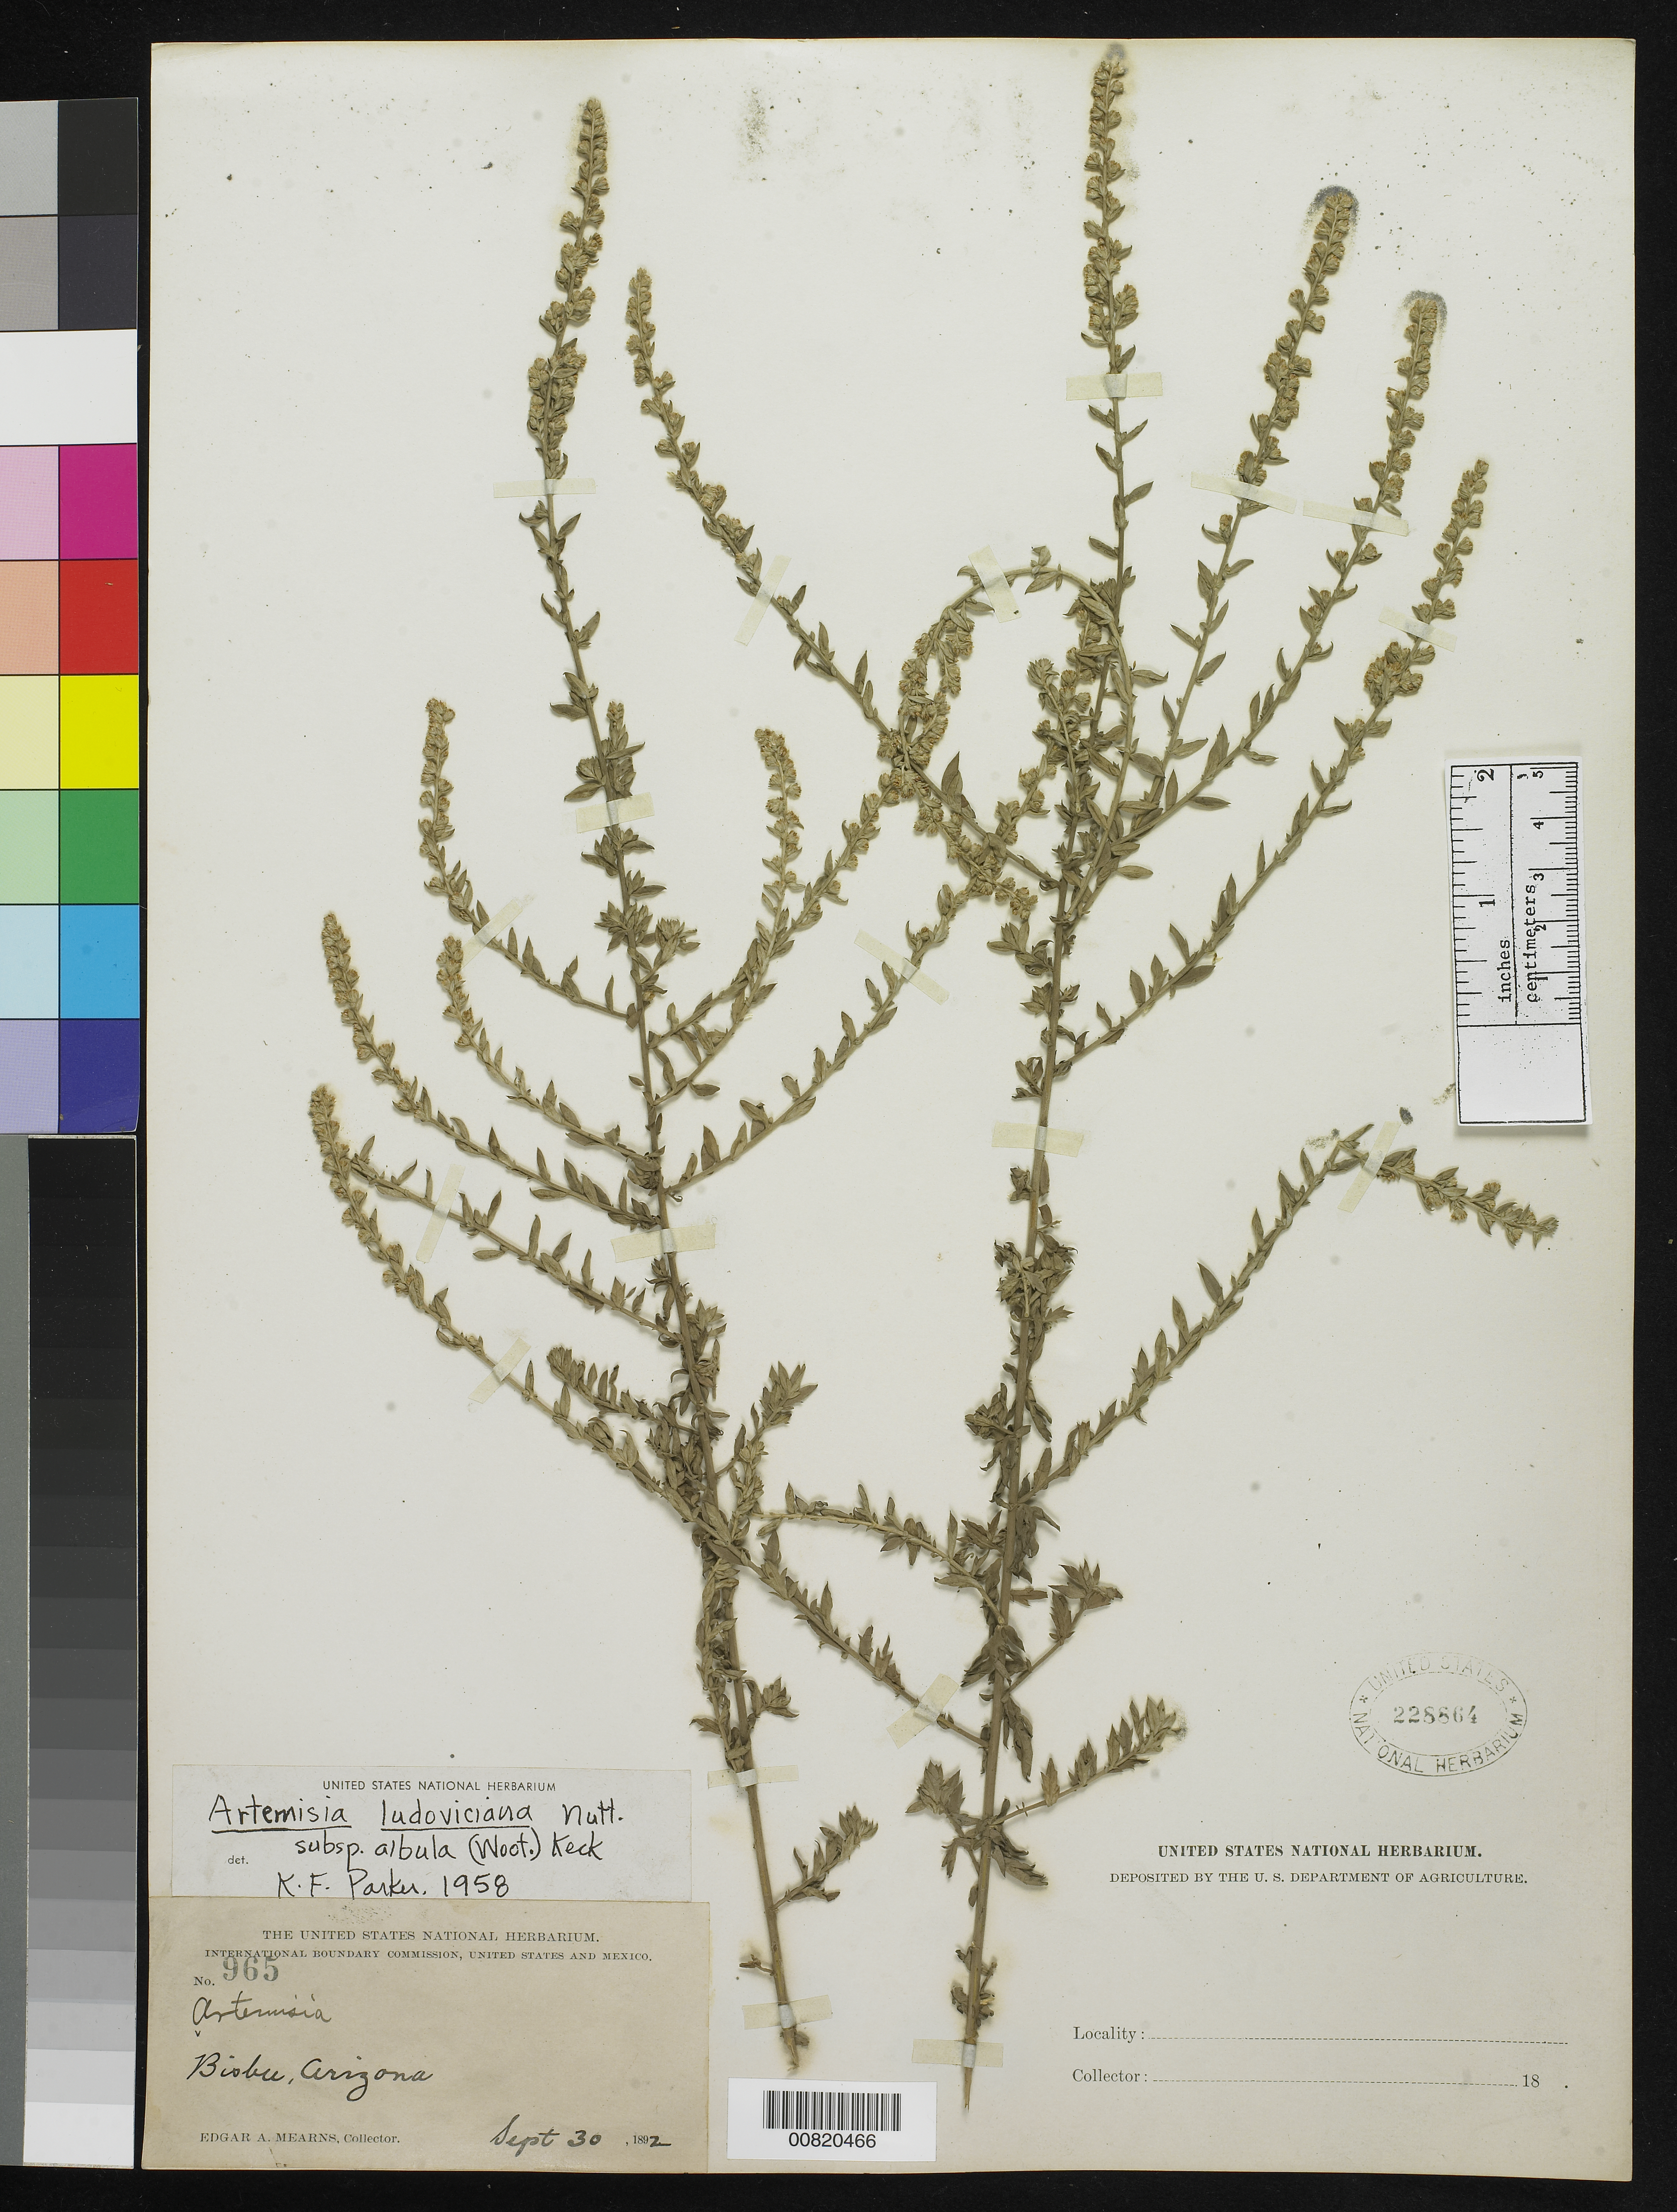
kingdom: Plantae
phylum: Tracheophyta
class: Magnoliopsida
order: Asterales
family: Asteraceae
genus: Artemisia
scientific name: Artemisia ludoviciana subsp. albula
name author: (Wooton) D.D. Keck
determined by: Parker, K. F.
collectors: E. A. Mearns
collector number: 965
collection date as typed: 30 Sep 1892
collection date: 1892-09-30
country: United States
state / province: Arizona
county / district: Cochise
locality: Bisbee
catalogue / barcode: US 228864